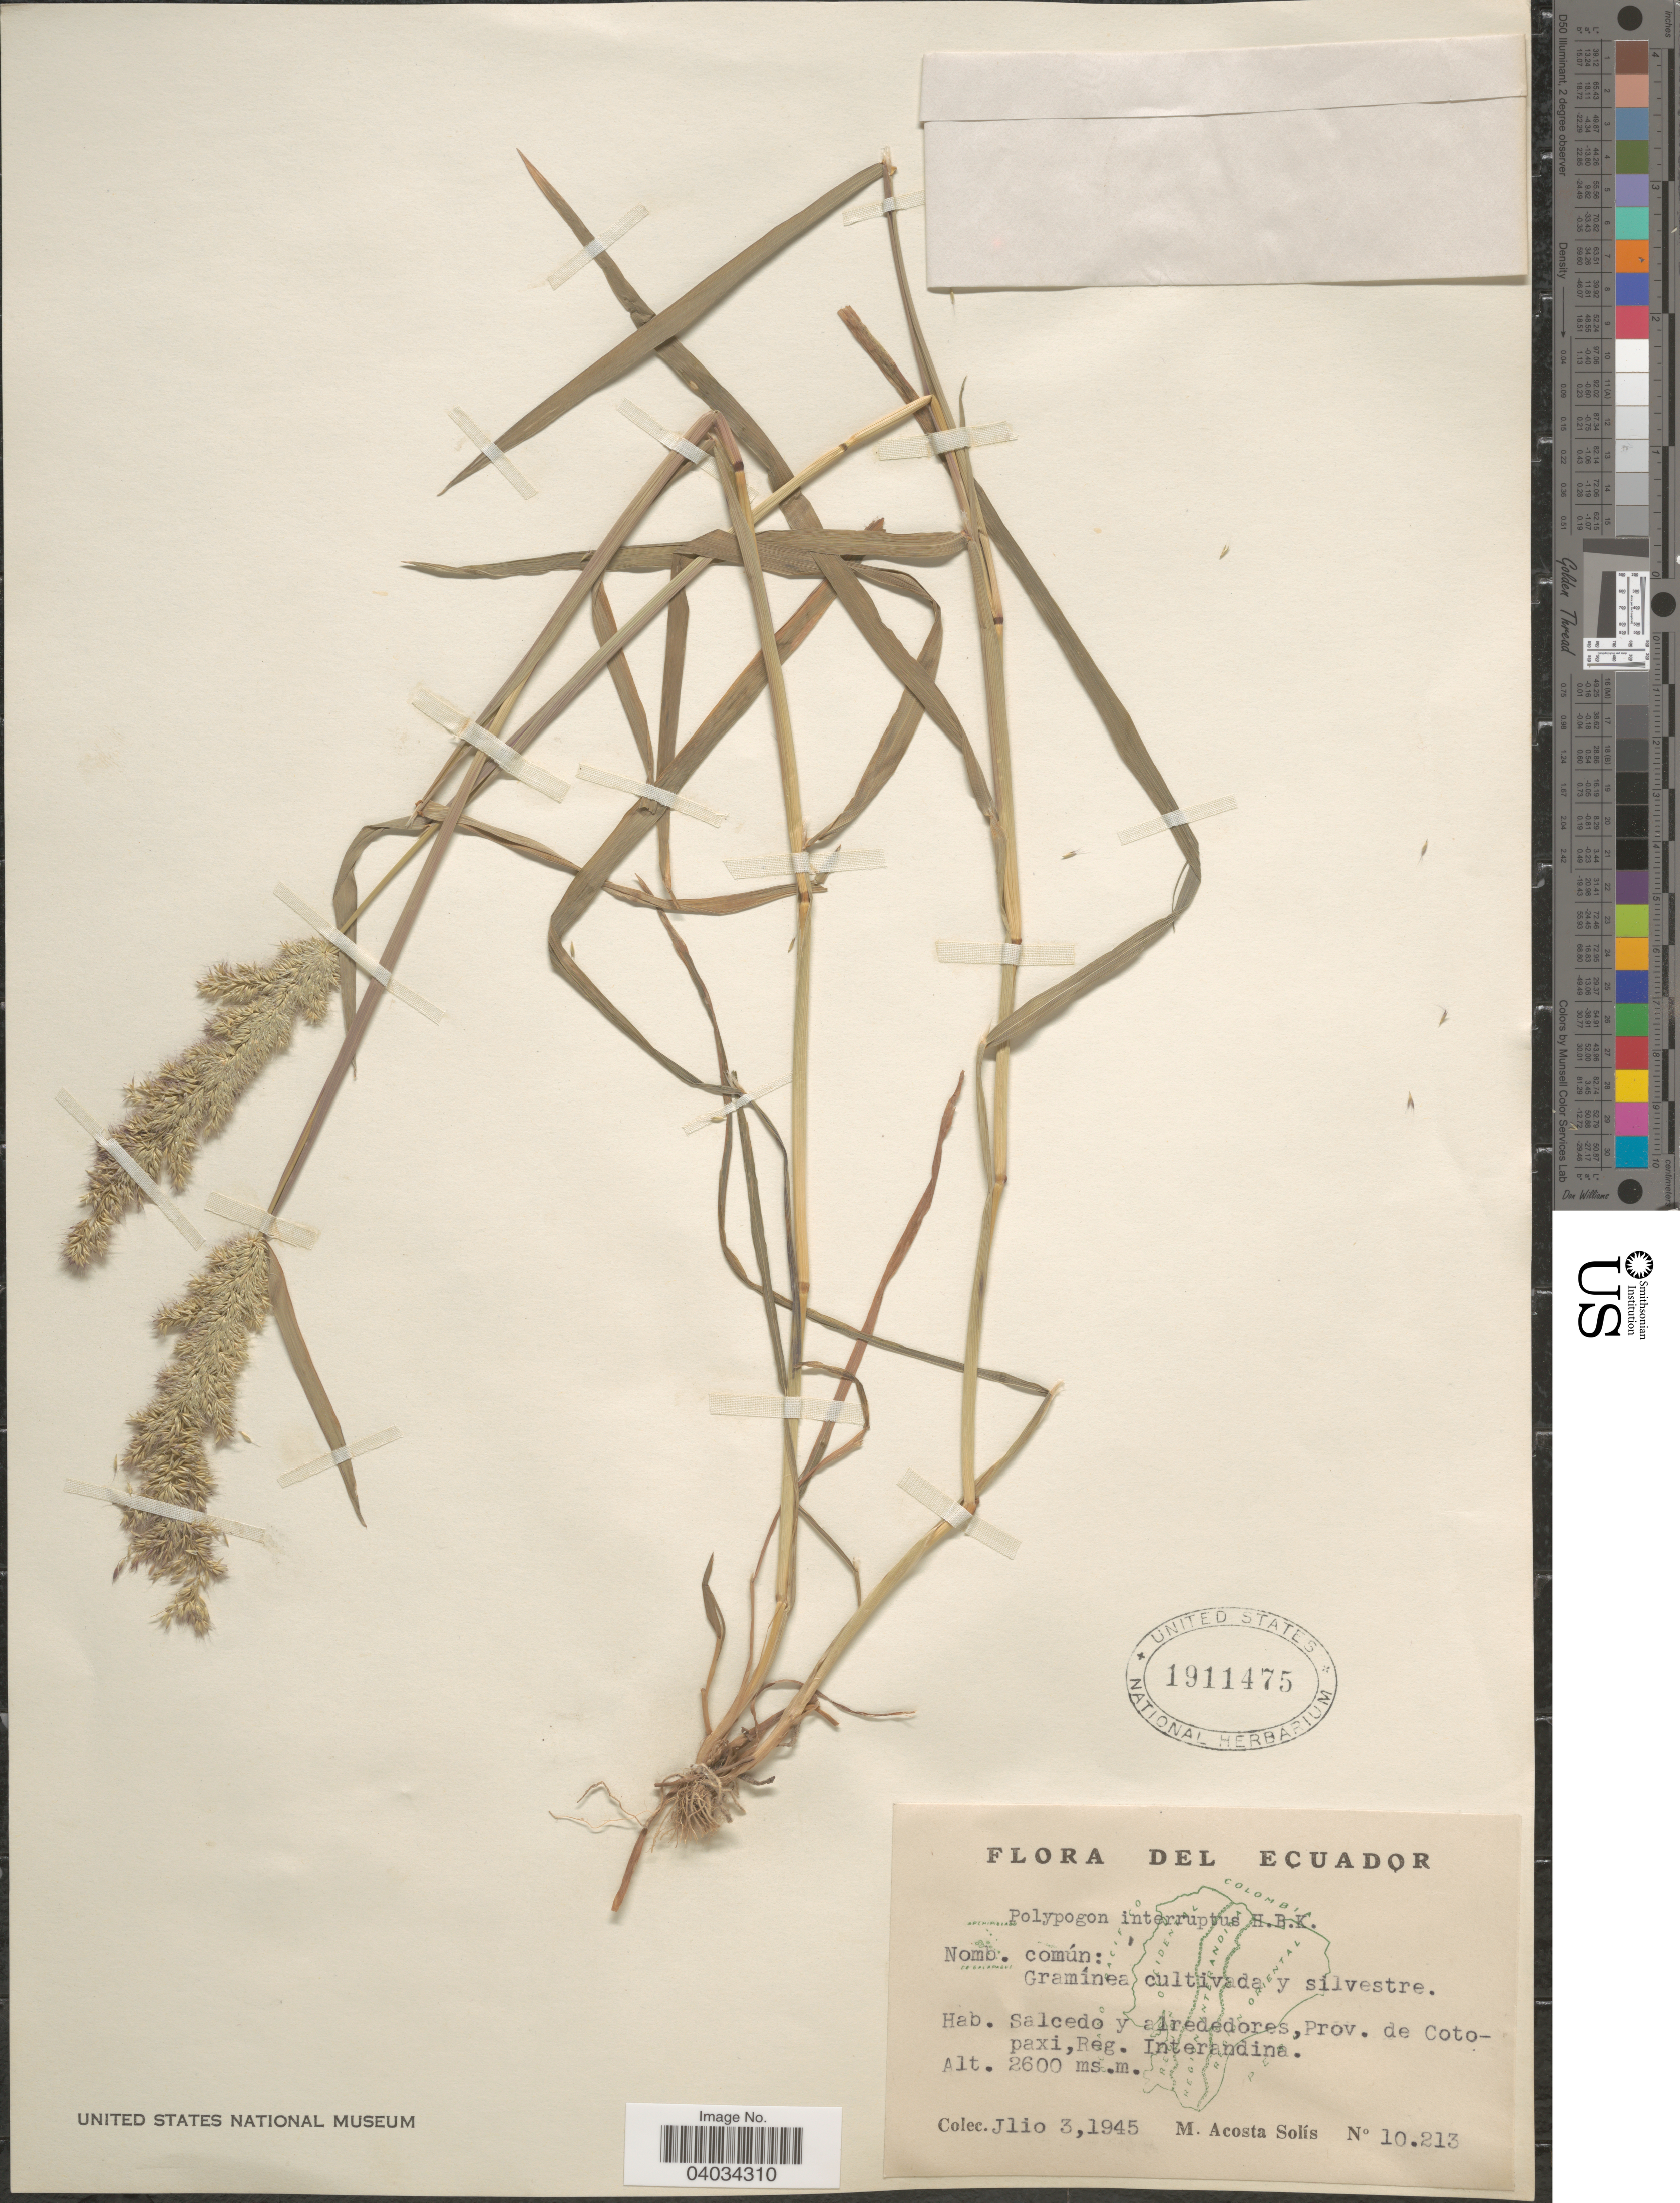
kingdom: Plantae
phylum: Tracheophyta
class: Liliopsida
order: Poales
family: Poaceae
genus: Polypogon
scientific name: Polypogon interruptus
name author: Kunth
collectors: M. Acosta Solis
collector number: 10213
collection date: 1945-07-03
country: Ecuador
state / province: Cotopaxi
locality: Salcedo y alrededores, Reg. Interandina.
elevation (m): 2600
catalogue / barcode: US 1911475